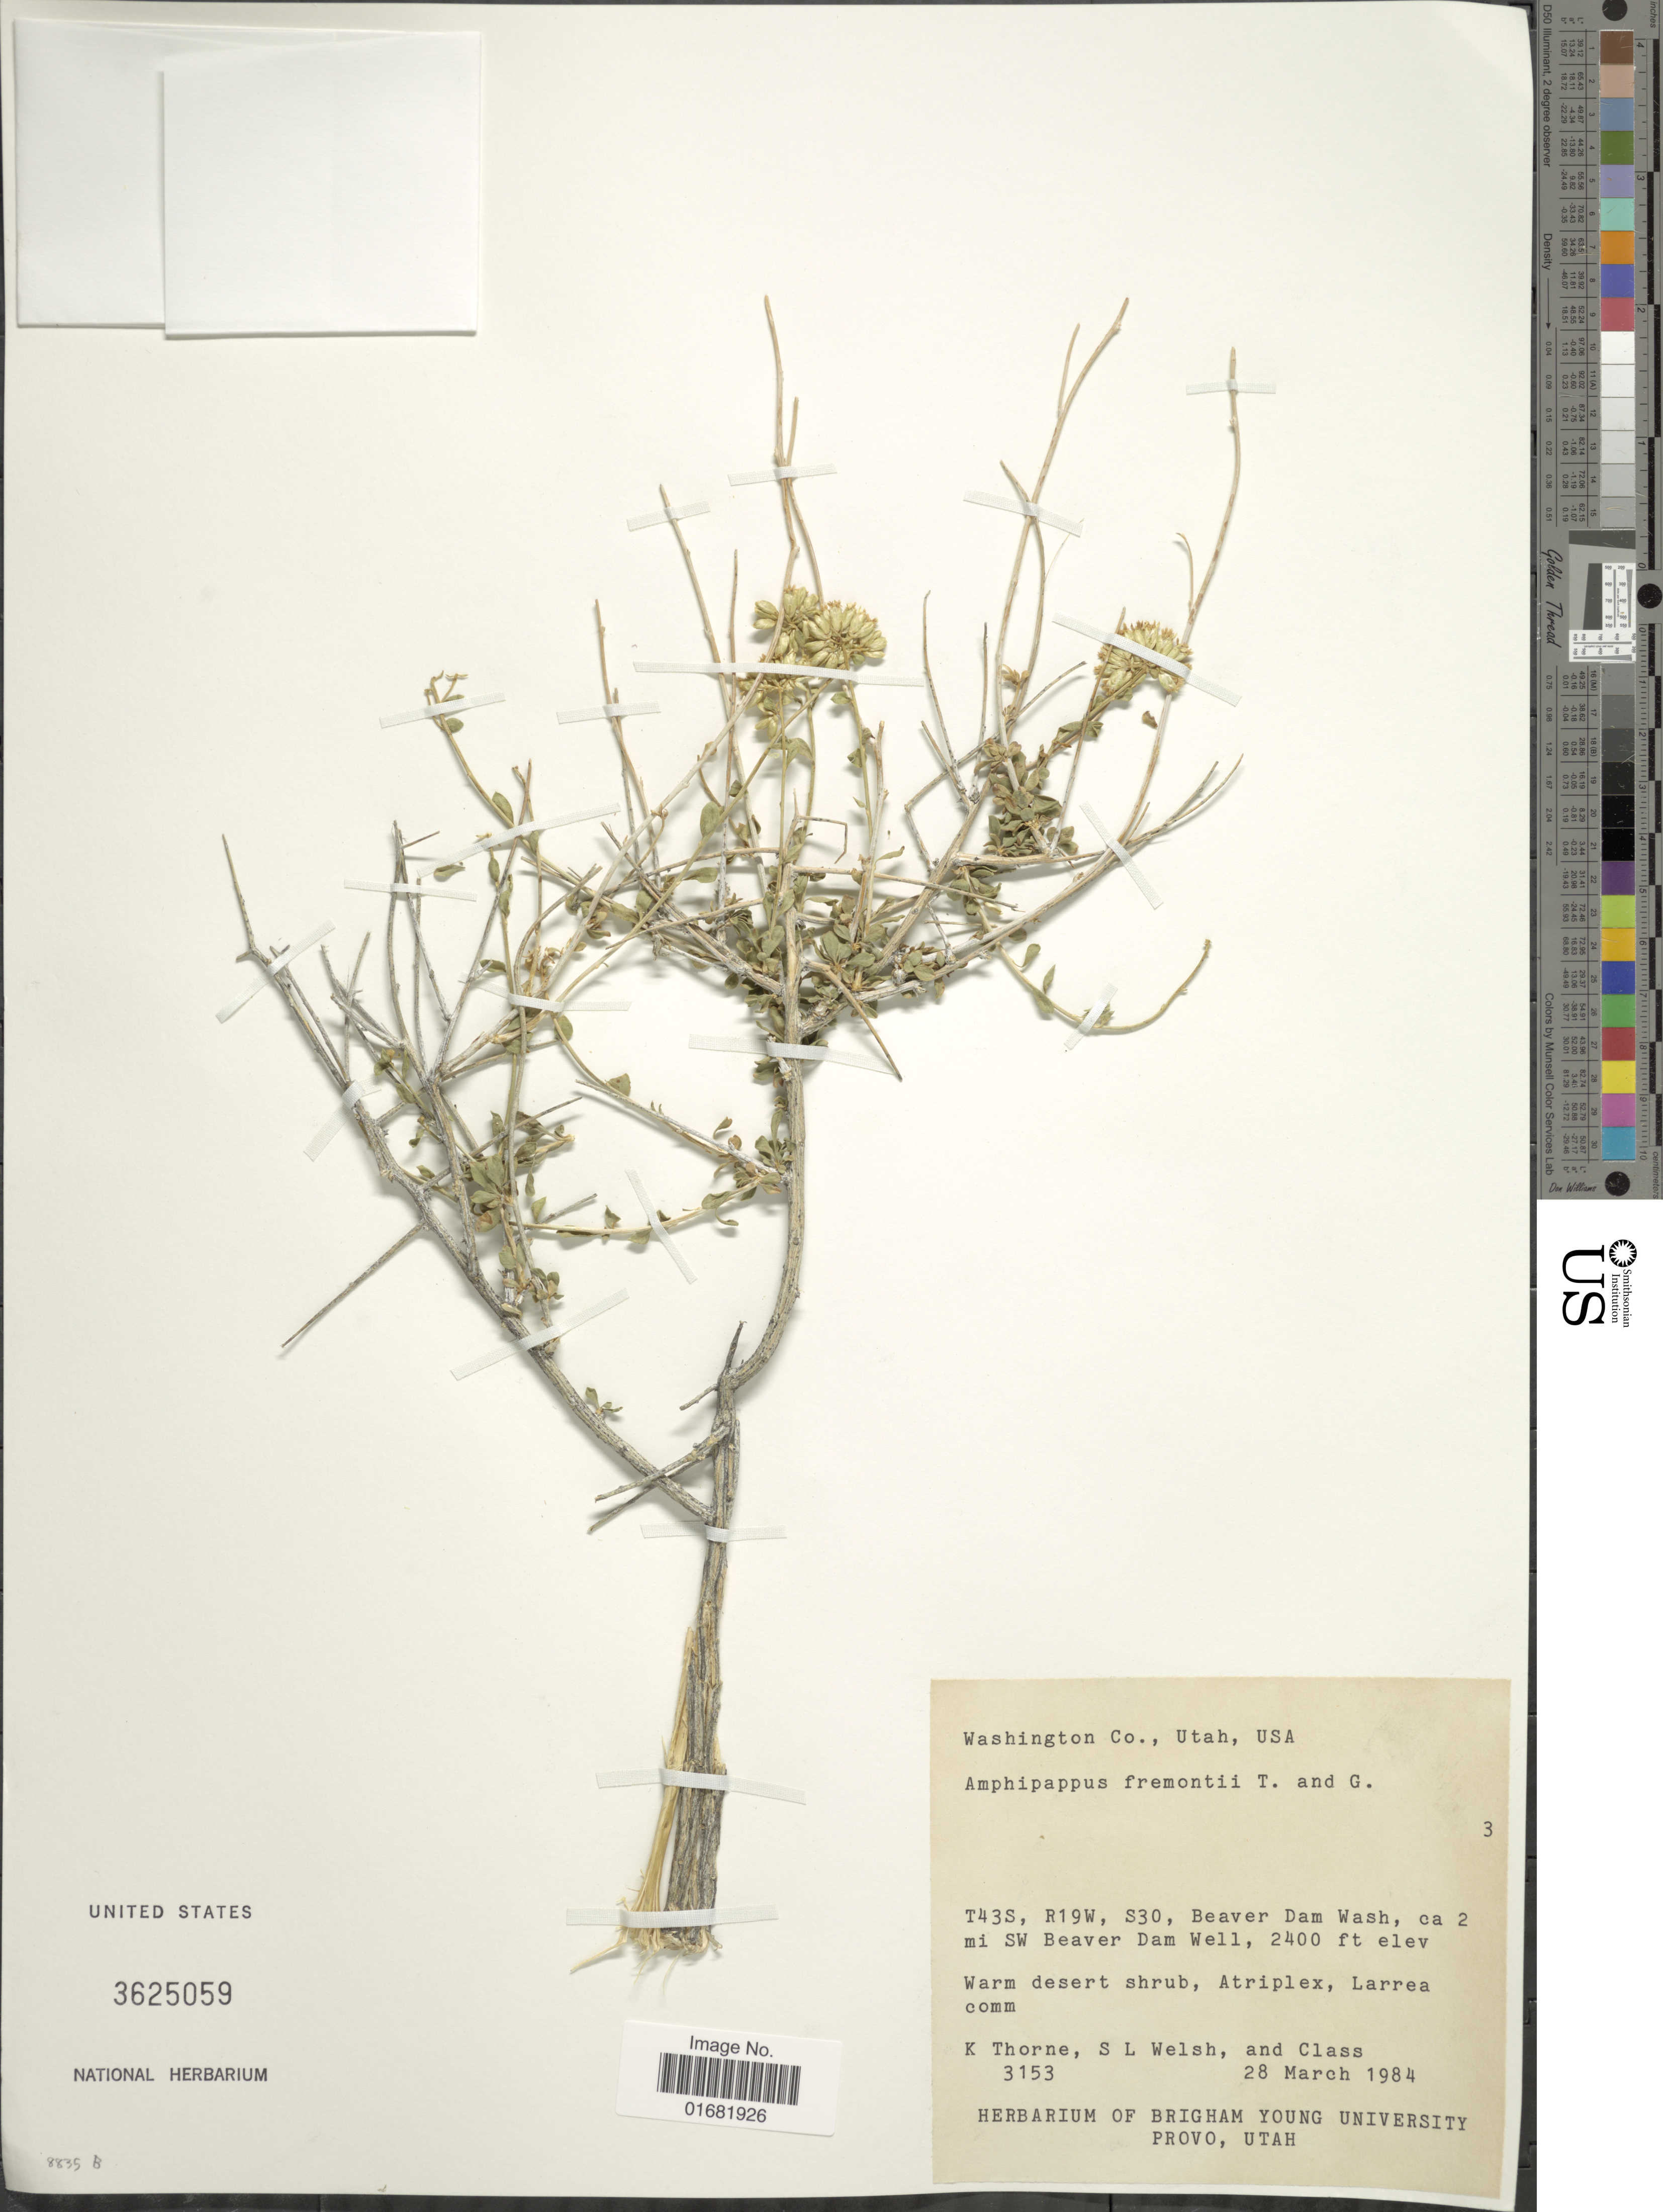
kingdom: Plantae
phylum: Tracheophyta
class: Magnoliopsida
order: Asterales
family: Asteraceae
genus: Amphipappus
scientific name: Amphipappus fremontii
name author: Torr. & A. Gray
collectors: K. Thorne, S. Welsh & Class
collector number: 3153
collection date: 1984-03-28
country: United States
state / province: Utah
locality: Washington Co. T43S, R19W, S30, Beaver Dam Wash, ca 2 mi SW Beaver Dam Well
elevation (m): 732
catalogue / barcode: US 3625059